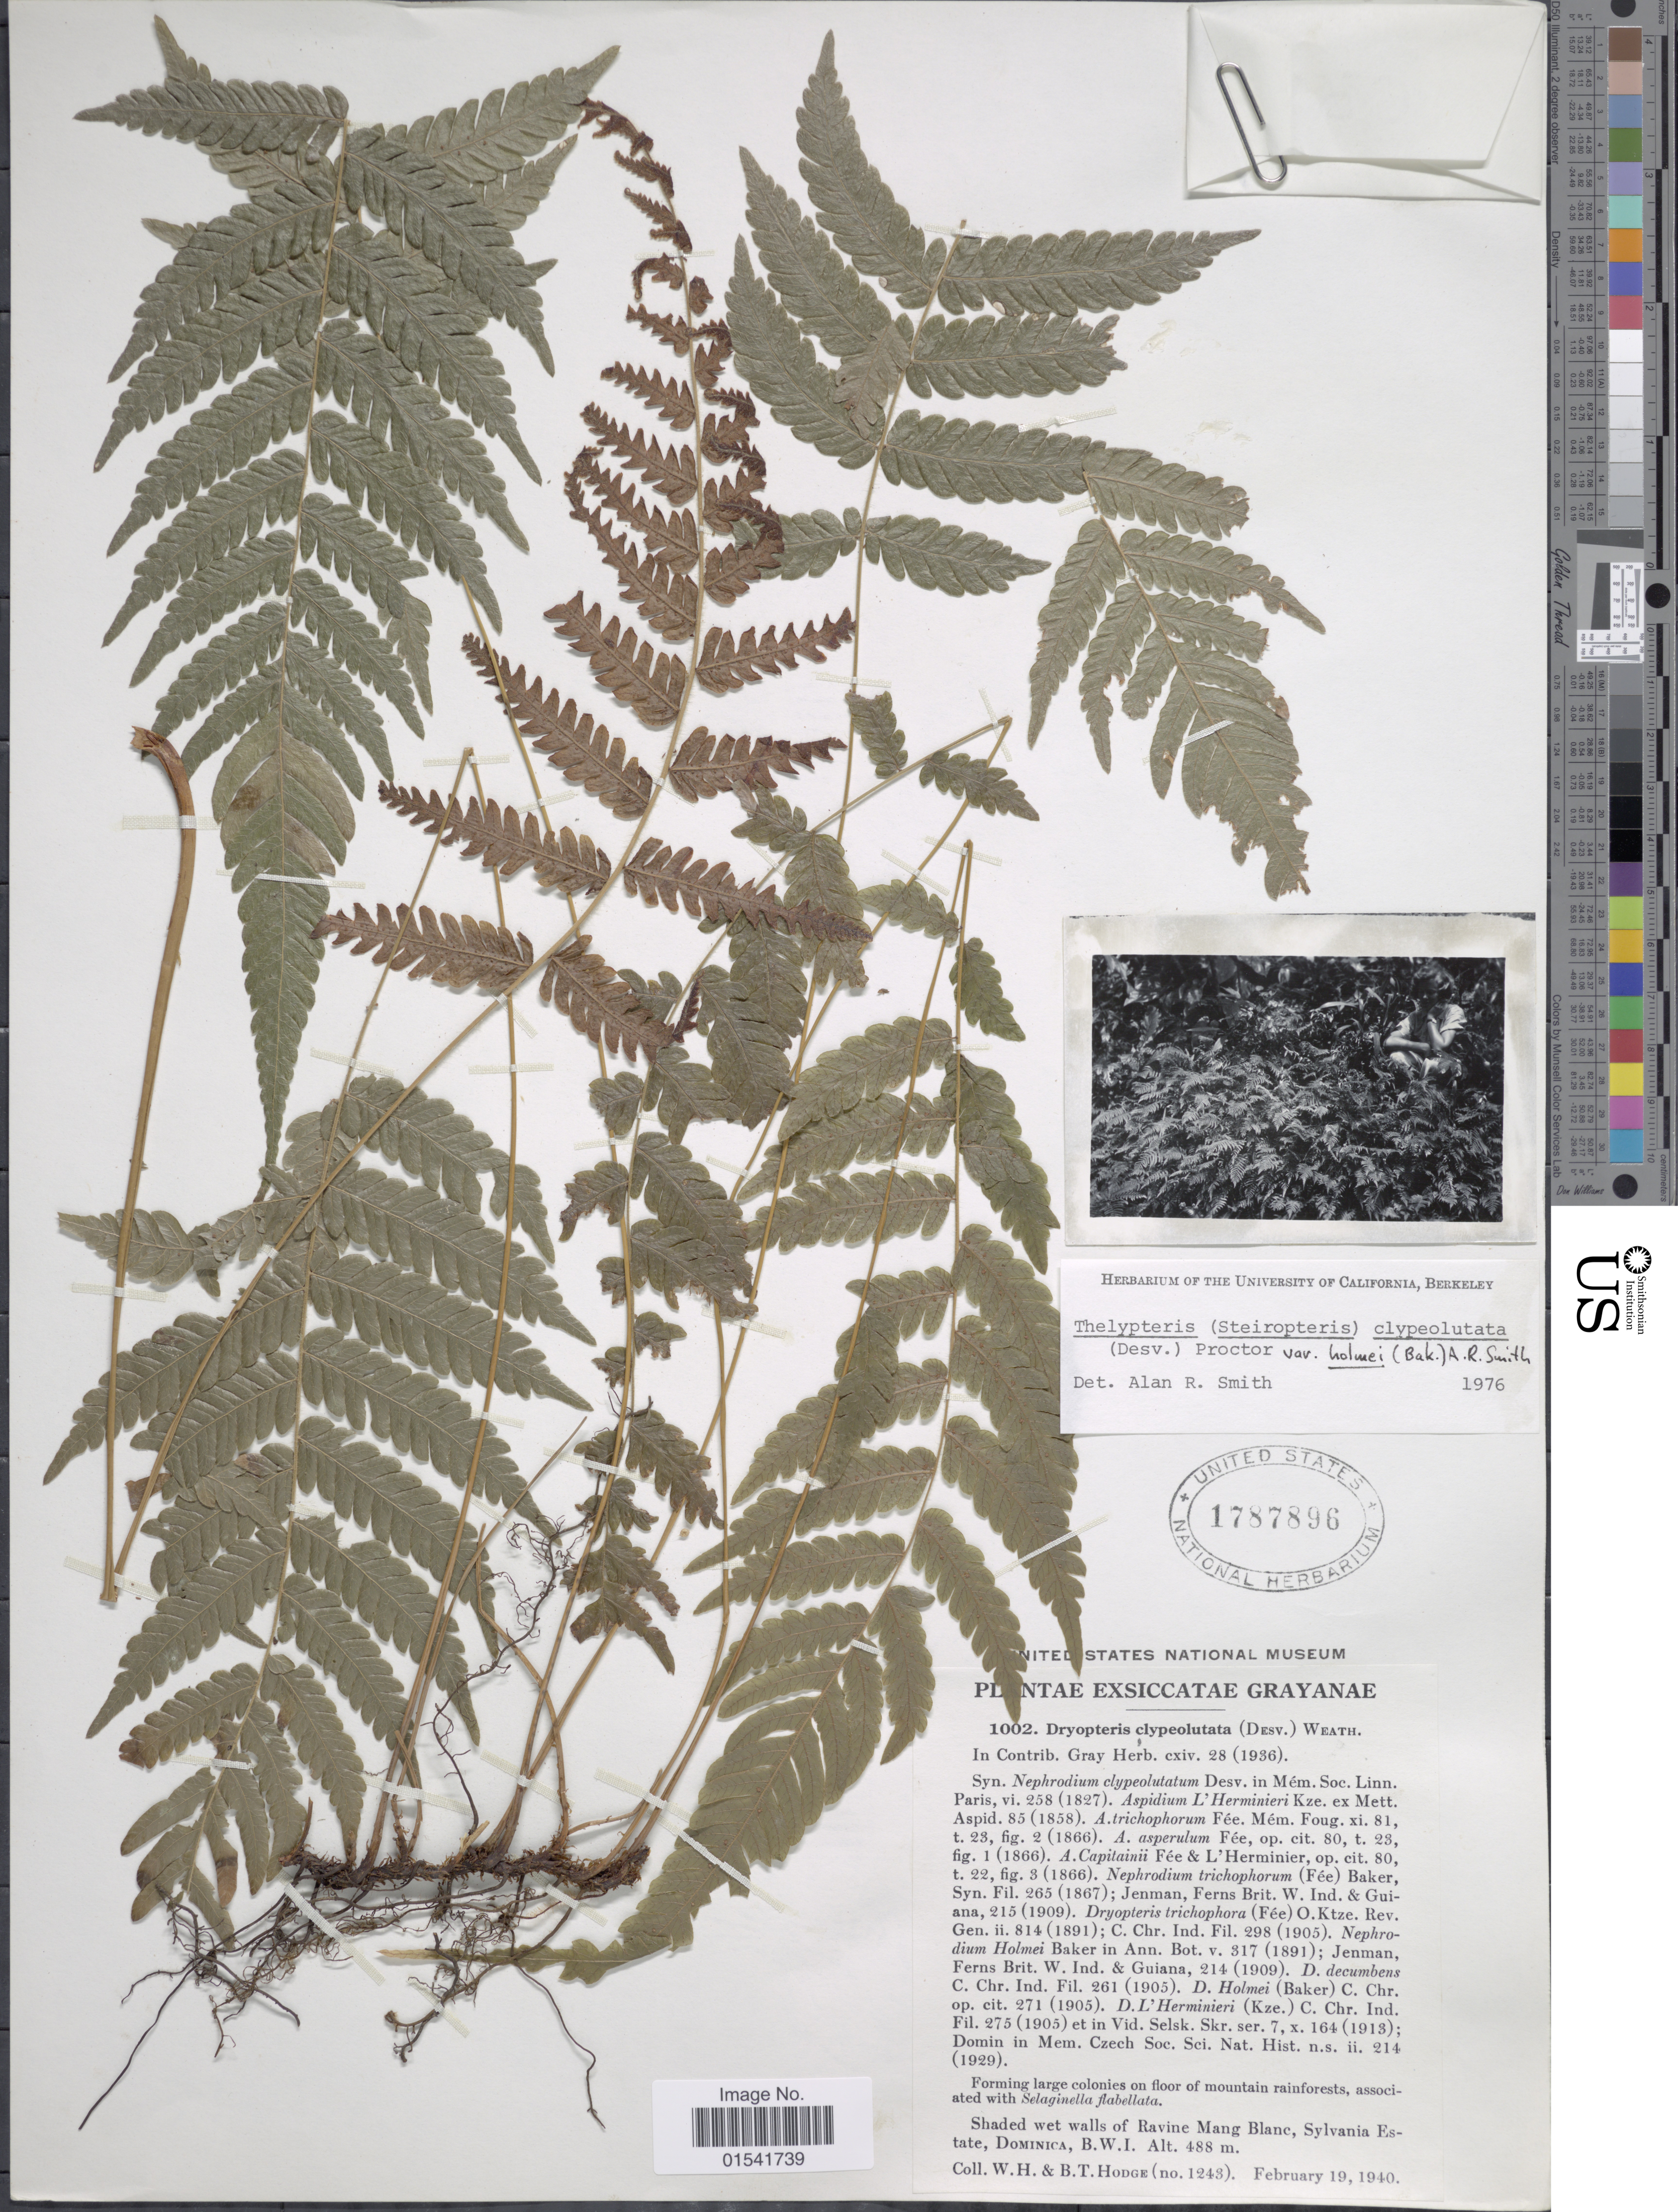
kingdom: Plantae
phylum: Tracheophyta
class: Polypodiopsida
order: Polypodiales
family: Thelypteridaceae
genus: Steiropteris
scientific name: Steiropteris clypeolutata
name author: (Desv.) Pic. Serm.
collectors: W. Hodge & B. Hodge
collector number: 1243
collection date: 1940-02-19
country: Dominica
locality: Shaded wet walls of Ravine Mang Blanc, Sylvania Estate, B.W.I.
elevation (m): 488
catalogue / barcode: US 1787896